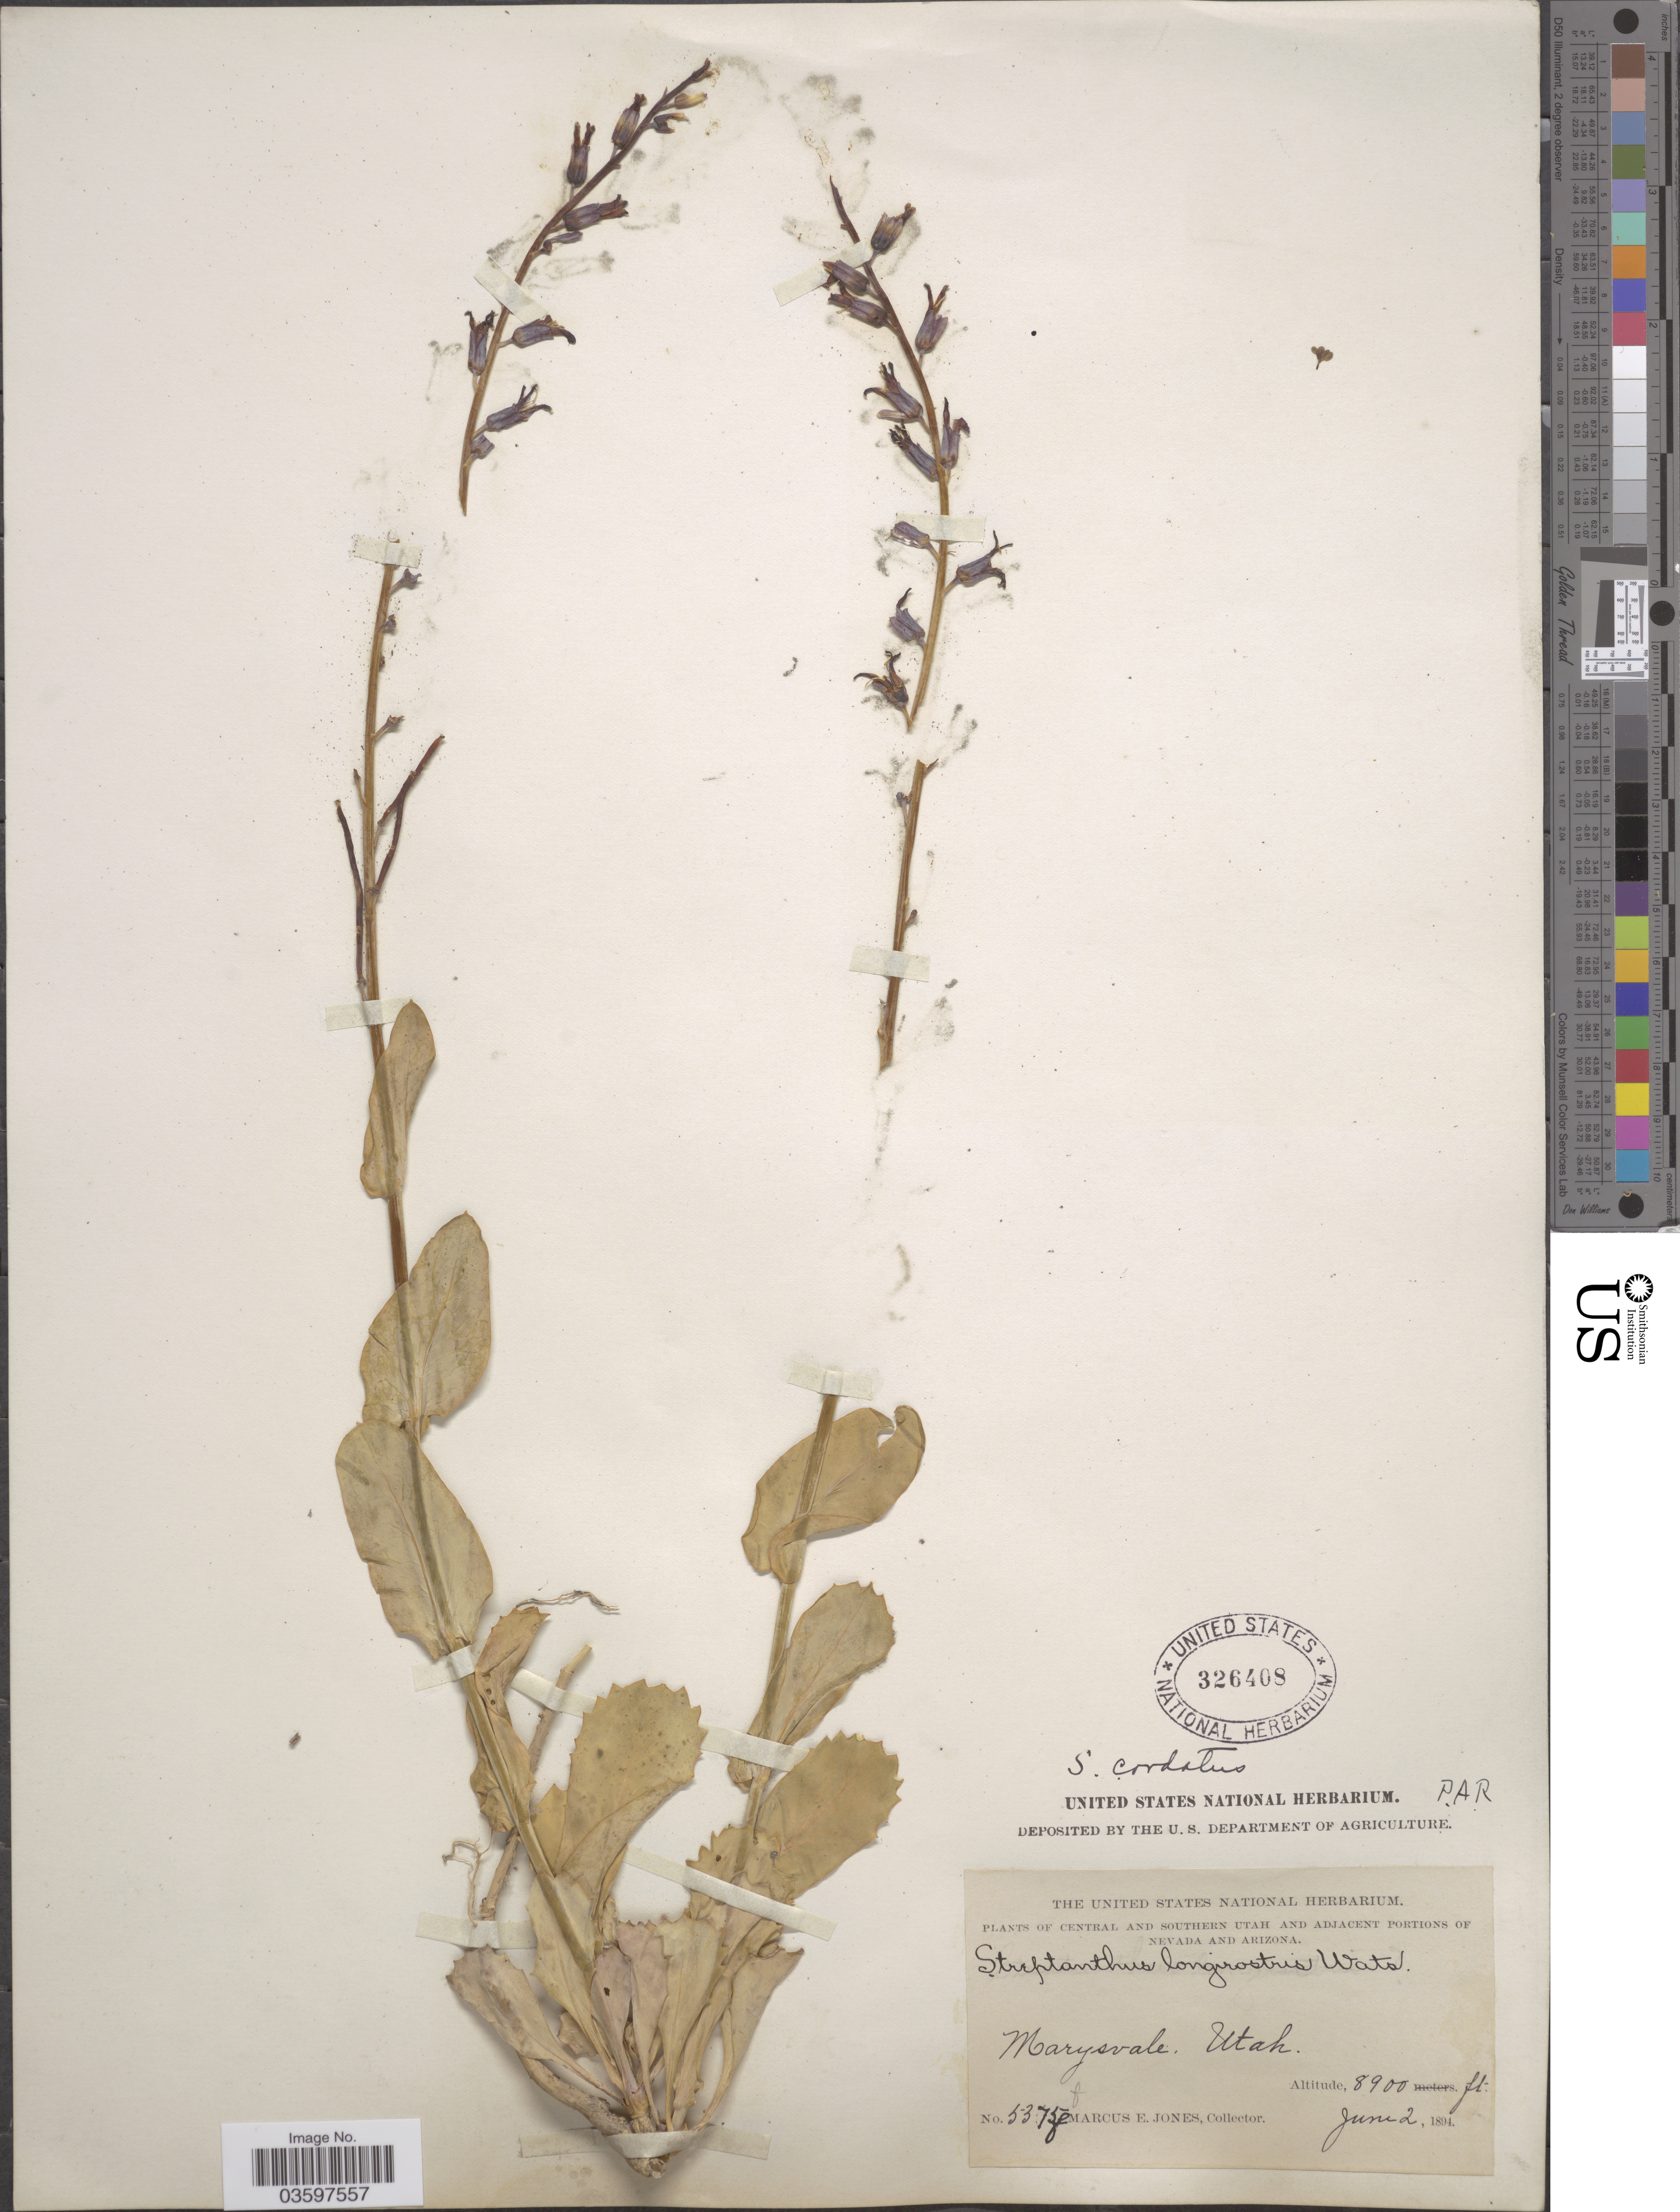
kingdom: Plantae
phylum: Tracheophyta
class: Magnoliopsida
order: Brassicales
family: Brassicaceae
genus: Streptanthus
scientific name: Streptanthus cordatus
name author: Nutt. ex Torr. & A. Gray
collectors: M. E. Jones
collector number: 5375f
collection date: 1894-06-02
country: United States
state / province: Utah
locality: Central and Southern Utah. Marysvale.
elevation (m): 2713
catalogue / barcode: US 326408